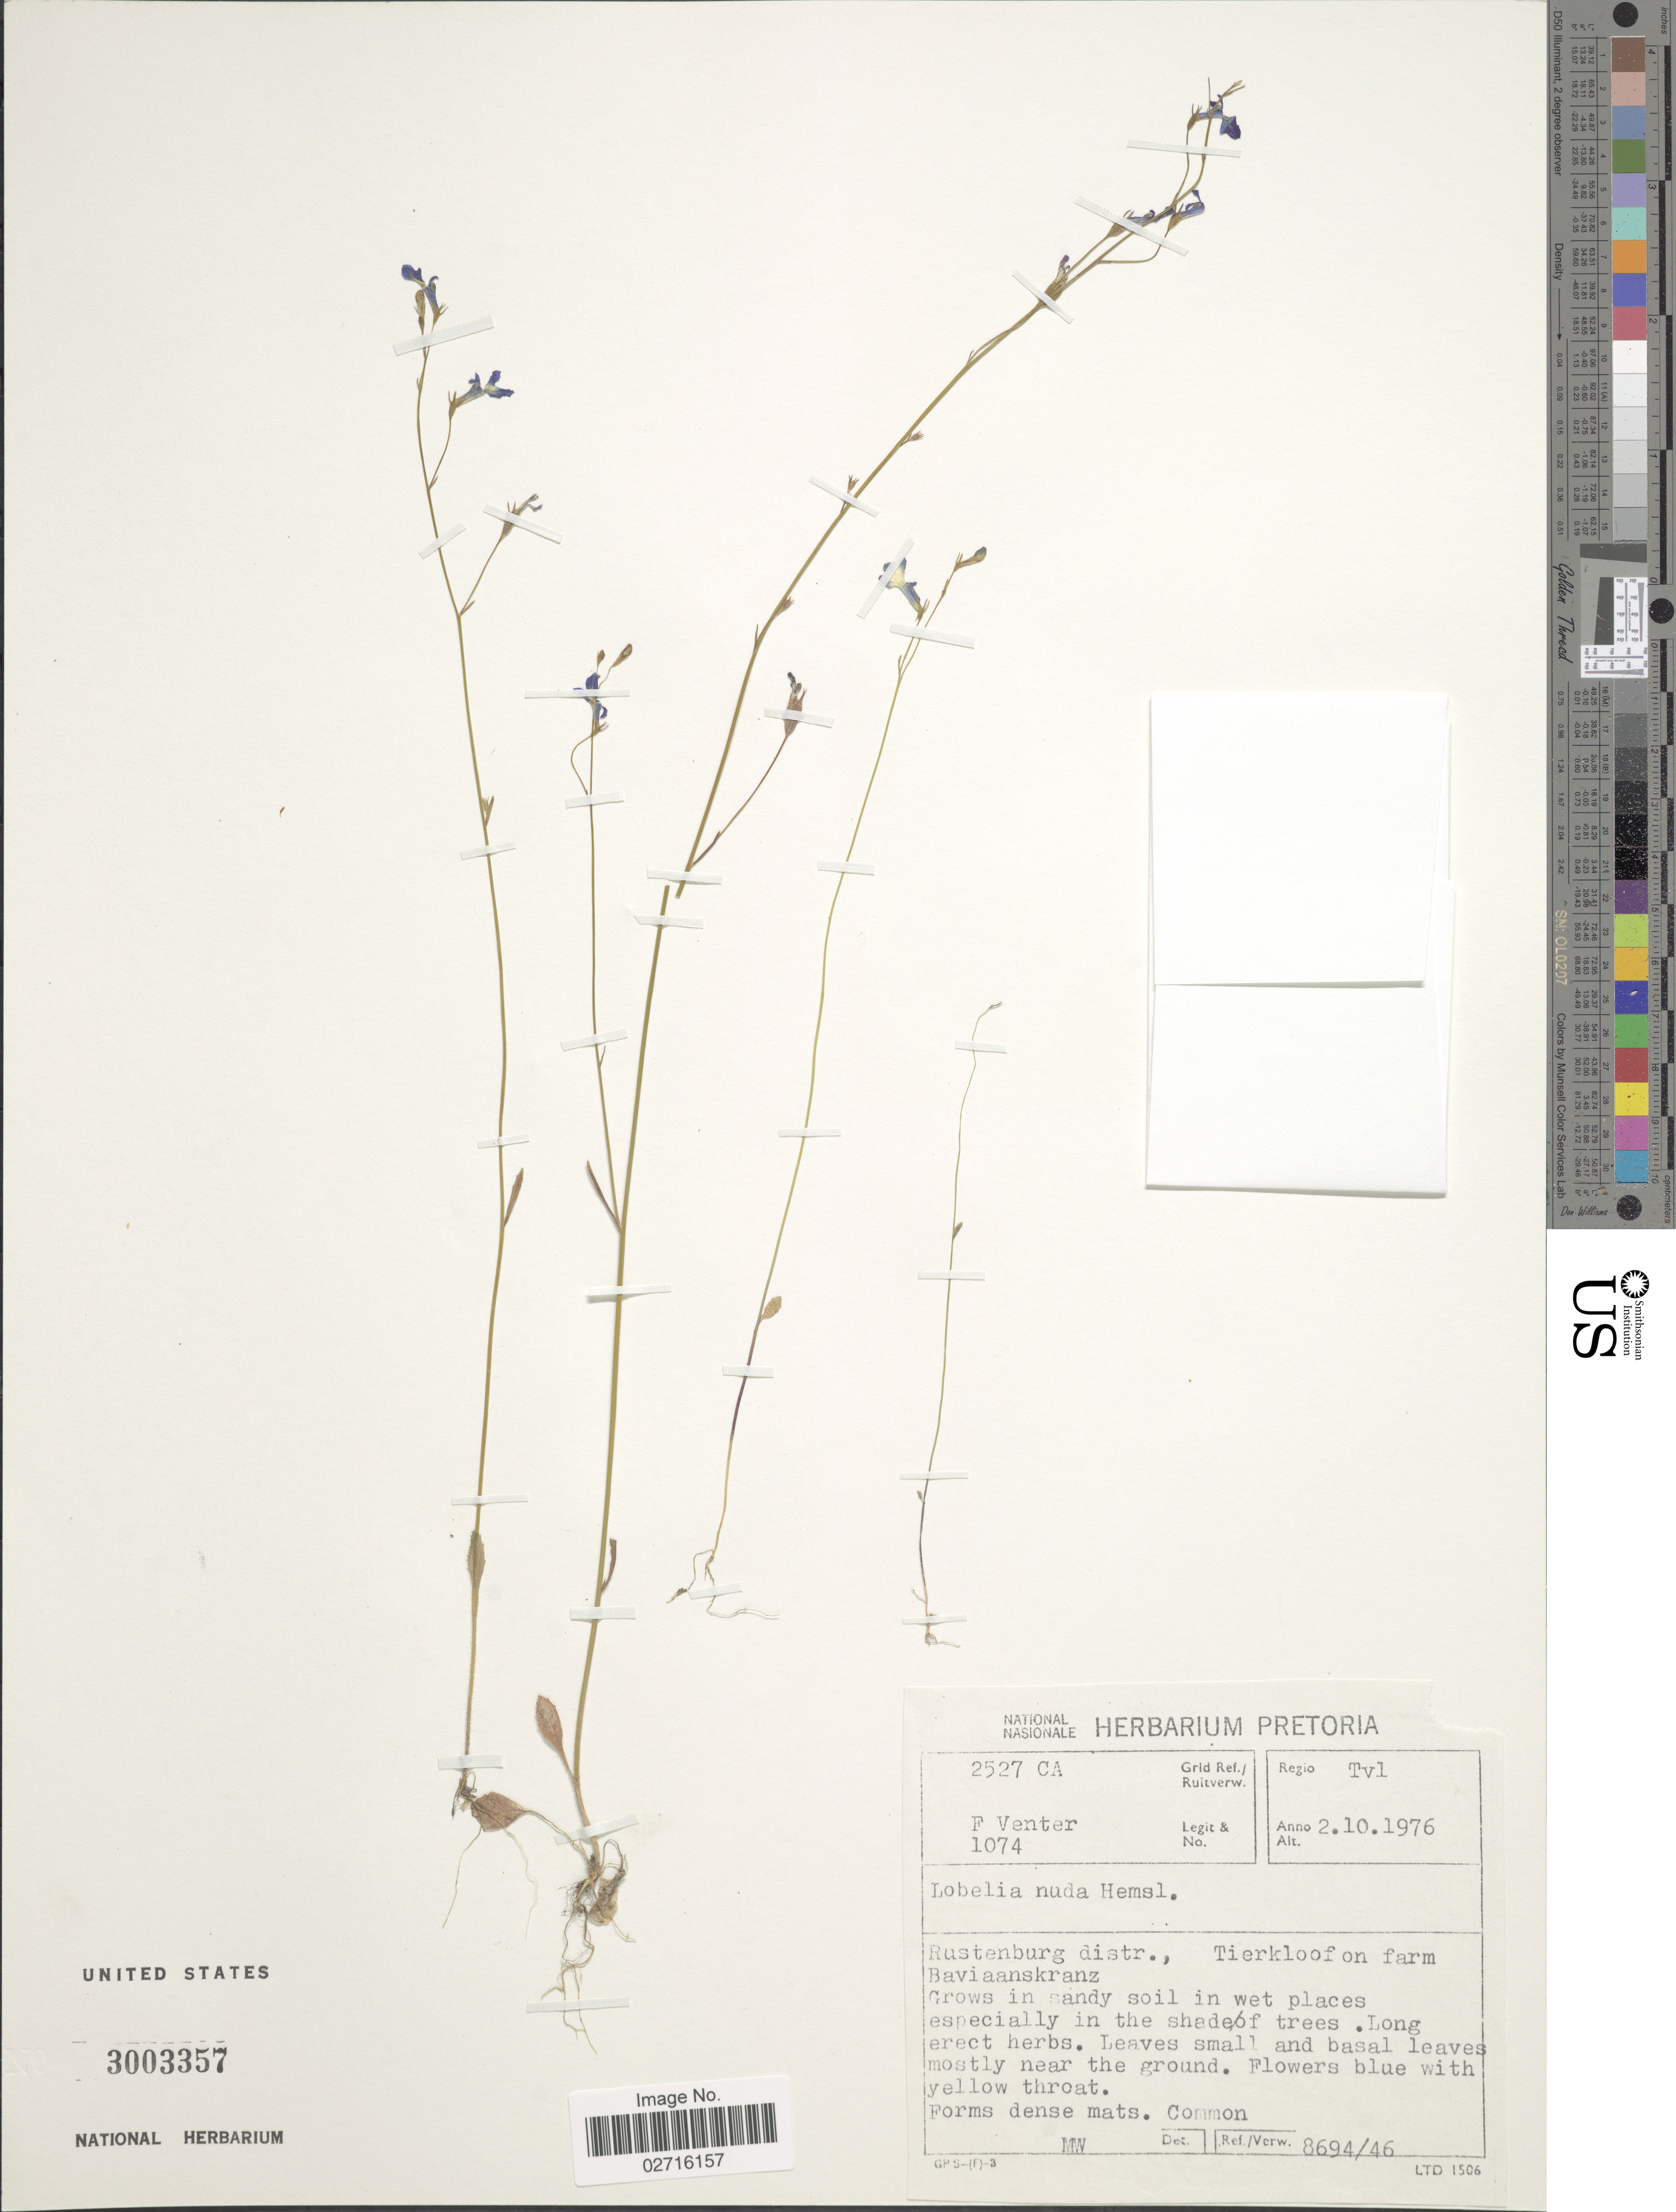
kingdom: Plantae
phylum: Tracheophyta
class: Magnoliopsida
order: Asterales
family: Campanulaceae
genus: Lobelia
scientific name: Lobelia nuda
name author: Hemsl.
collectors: F. Venter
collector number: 1074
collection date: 1976-10-02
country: South Africa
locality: Regio Tvl, Rustenburg distr., Tierkloof farm, Baviaanskranz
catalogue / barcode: US 3003357